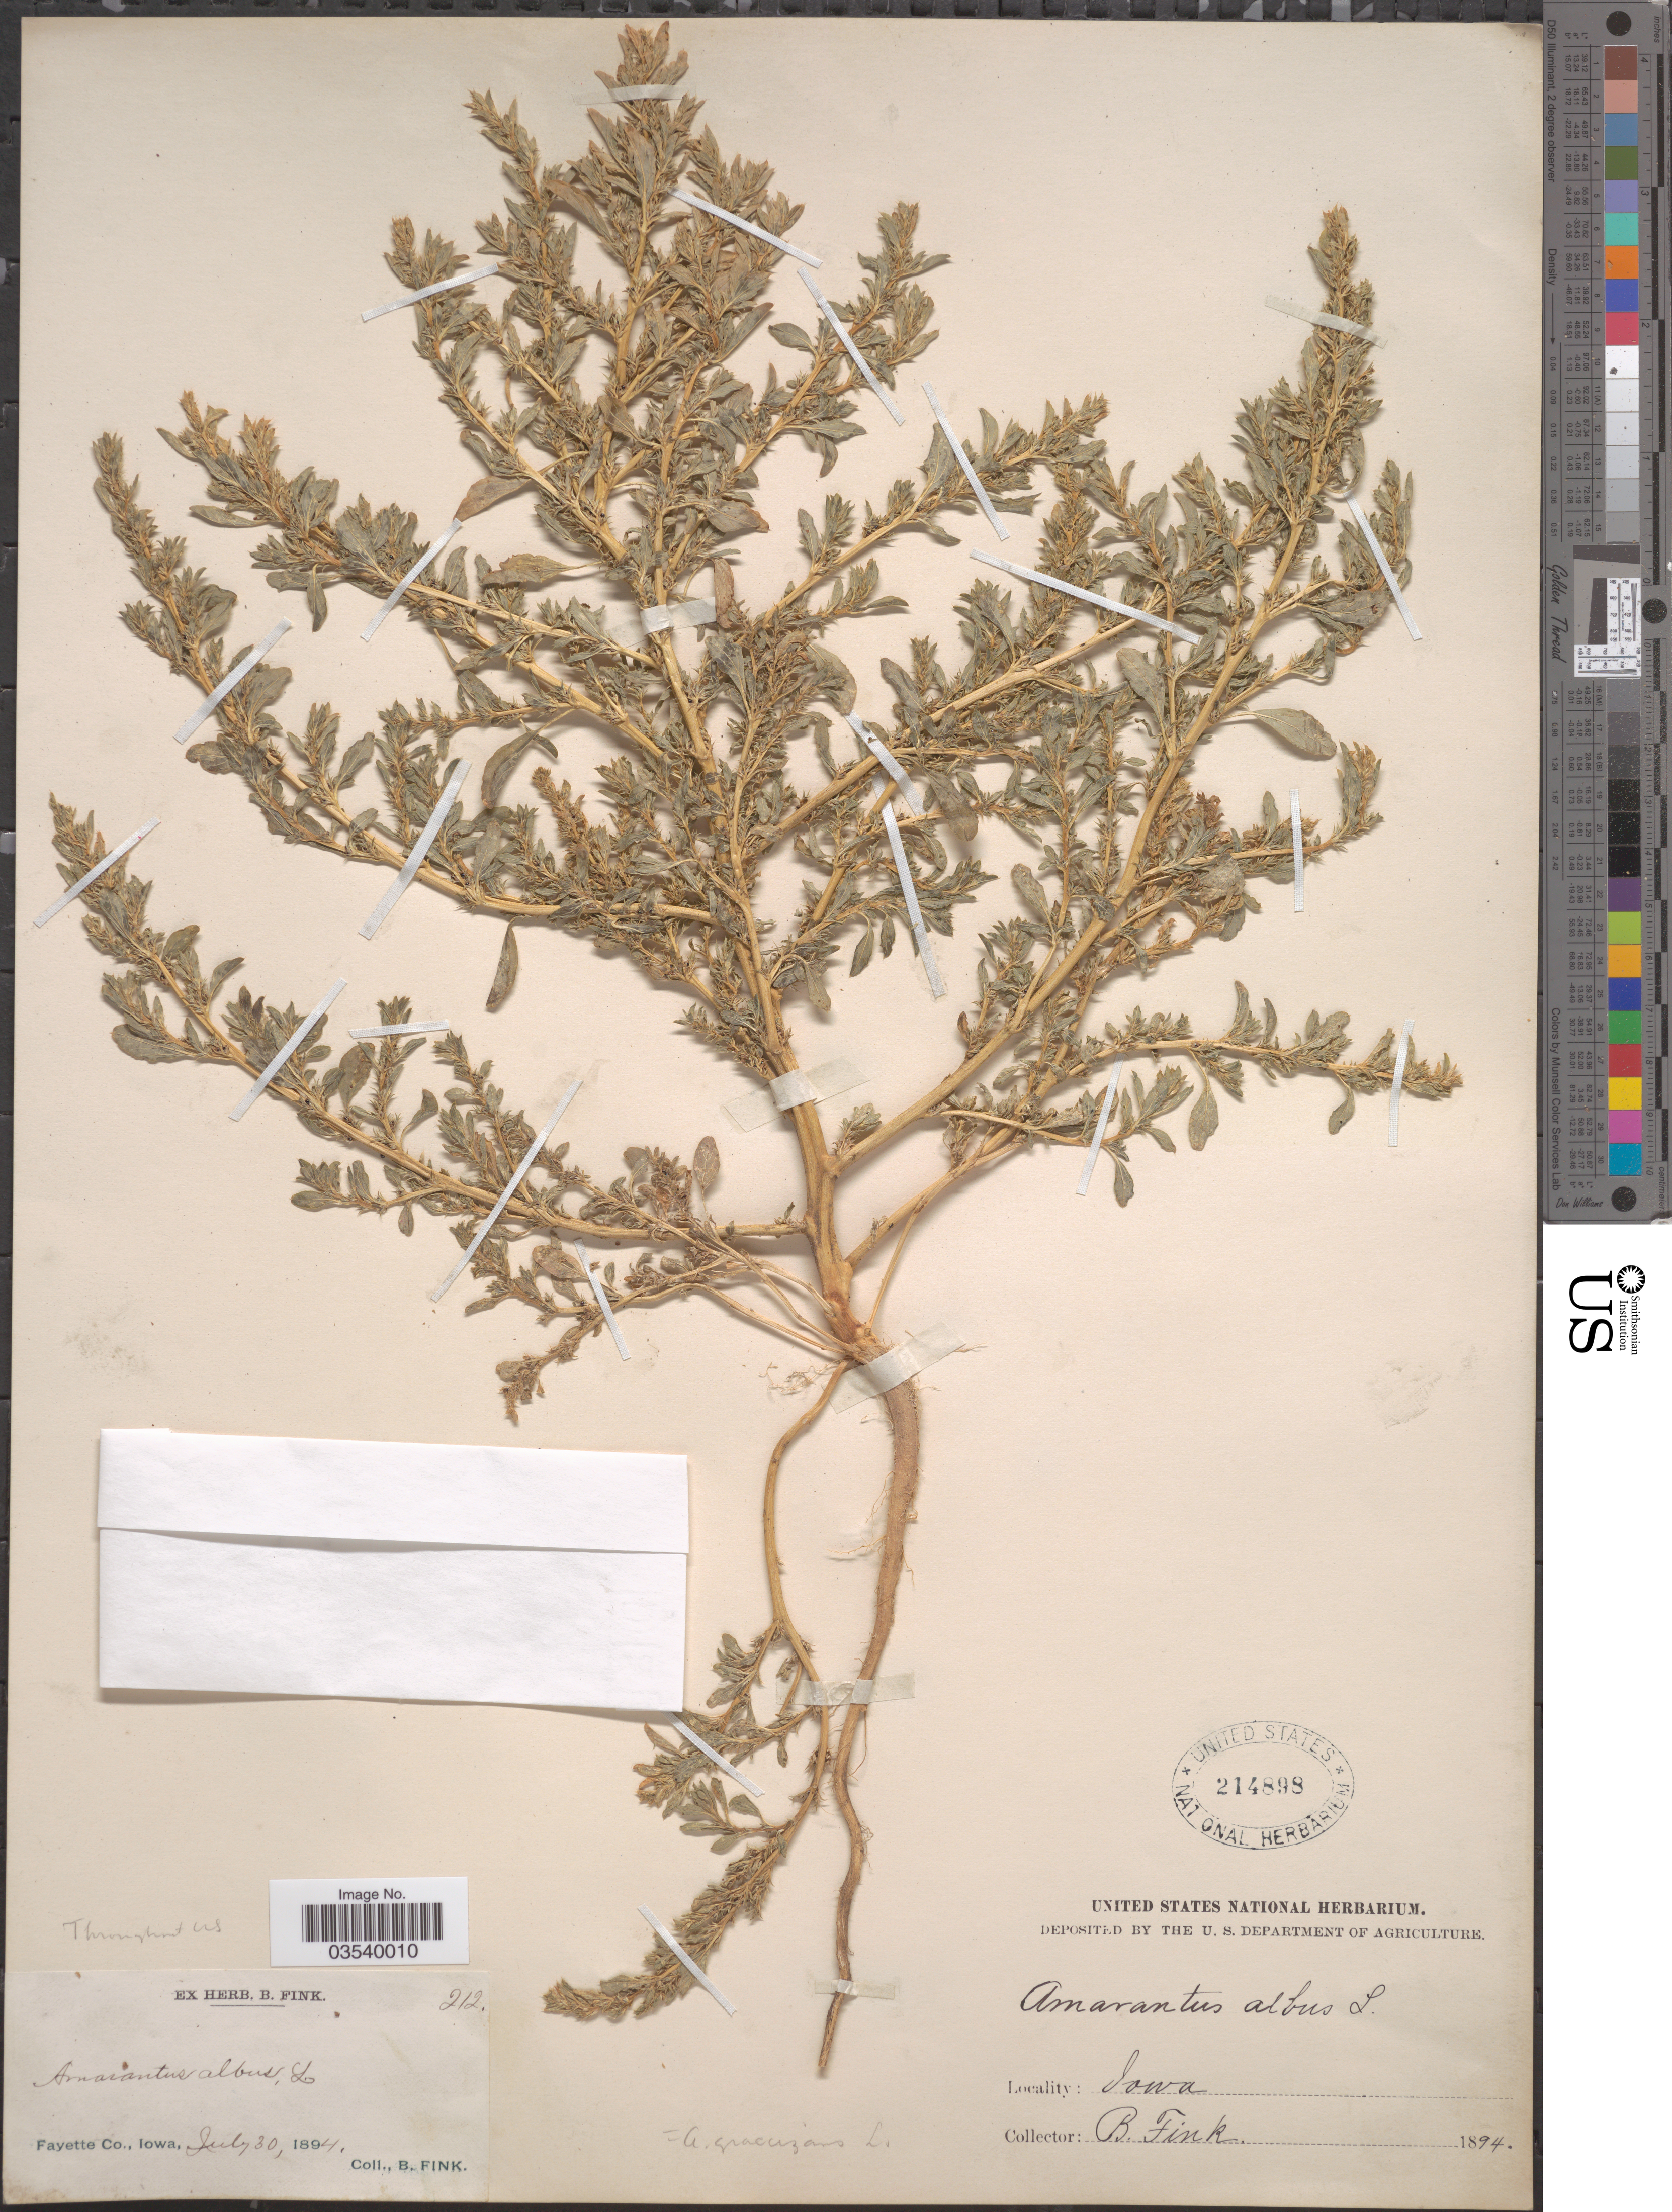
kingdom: Plantae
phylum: Tracheophyta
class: Magnoliopsida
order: Caryophyllales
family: Amaranthaceae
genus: Amaranthus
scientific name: Amaranthus albus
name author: L.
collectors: B. Fink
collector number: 212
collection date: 1894-07-30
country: United States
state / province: Iowa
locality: Fayette Co.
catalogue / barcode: US 214898